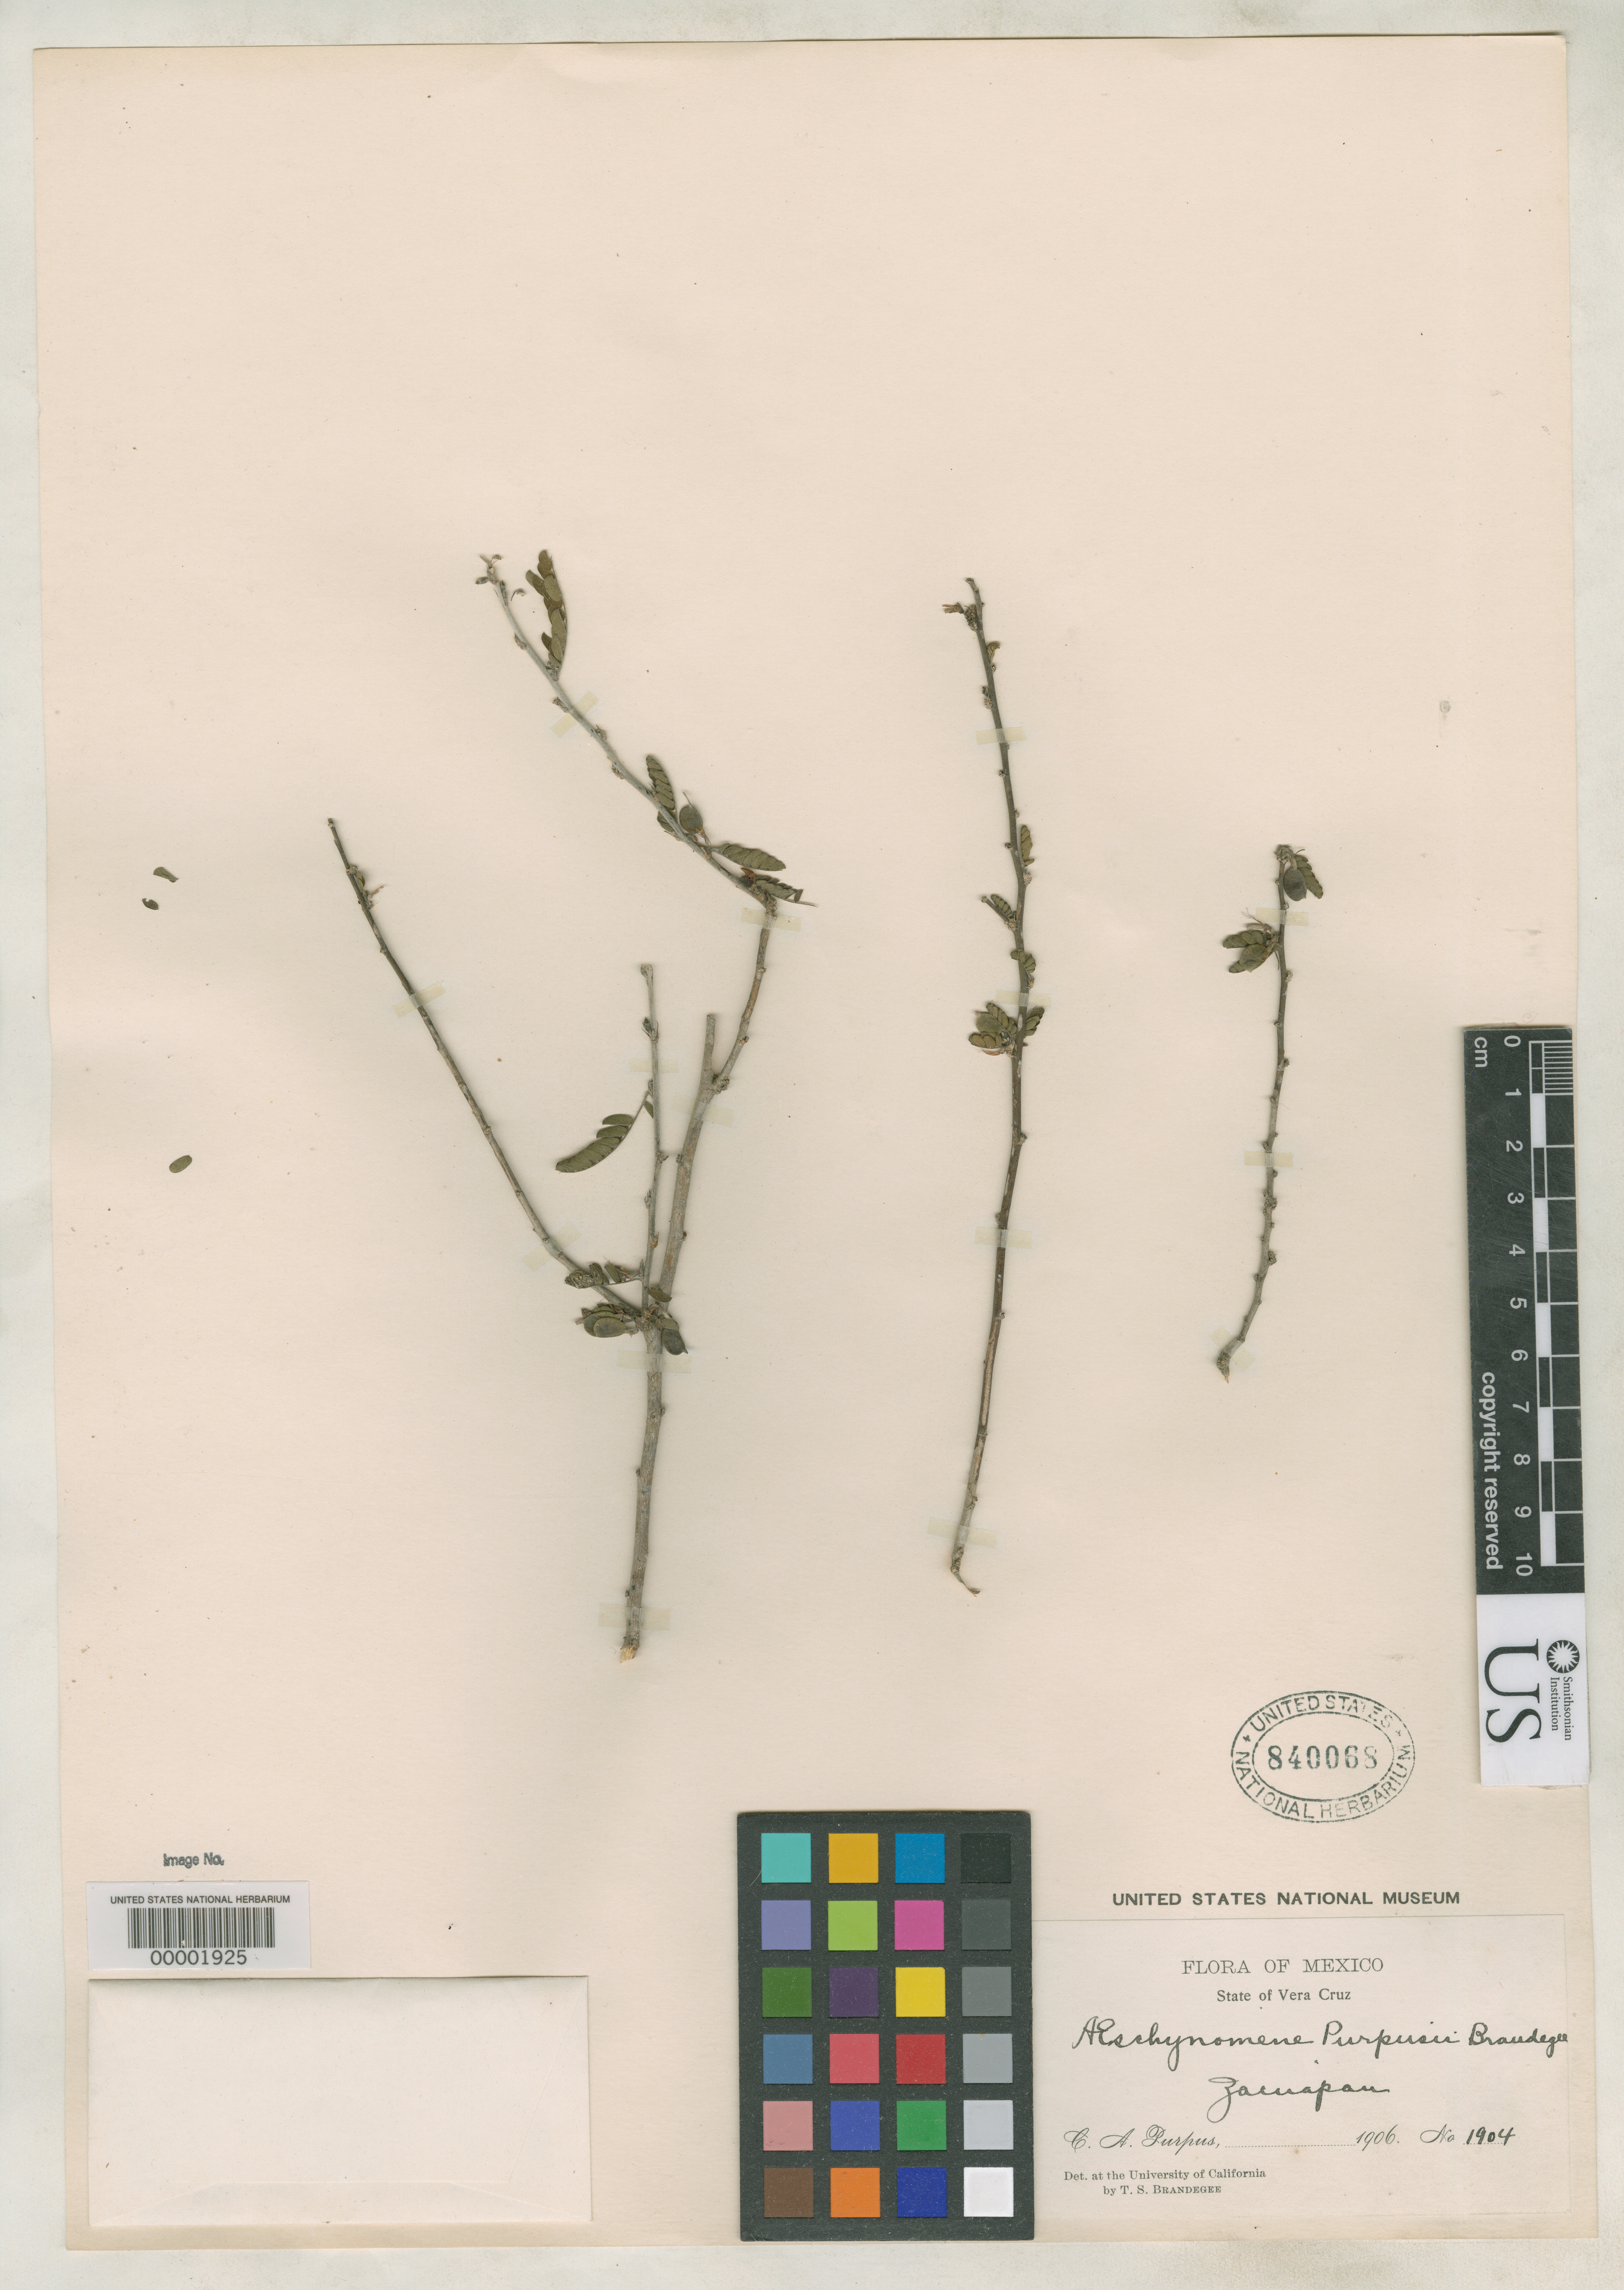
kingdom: Plantae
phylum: Tracheophyta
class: Magnoliopsida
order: Fabales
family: Fabaceae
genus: Aeschynomene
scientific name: Aeschynomene purpusii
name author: Brandegee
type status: Isotype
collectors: C. A. Purpus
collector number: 1904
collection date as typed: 1906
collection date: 1906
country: Mexico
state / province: Veracruz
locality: Zaruapan.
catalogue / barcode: US 840068